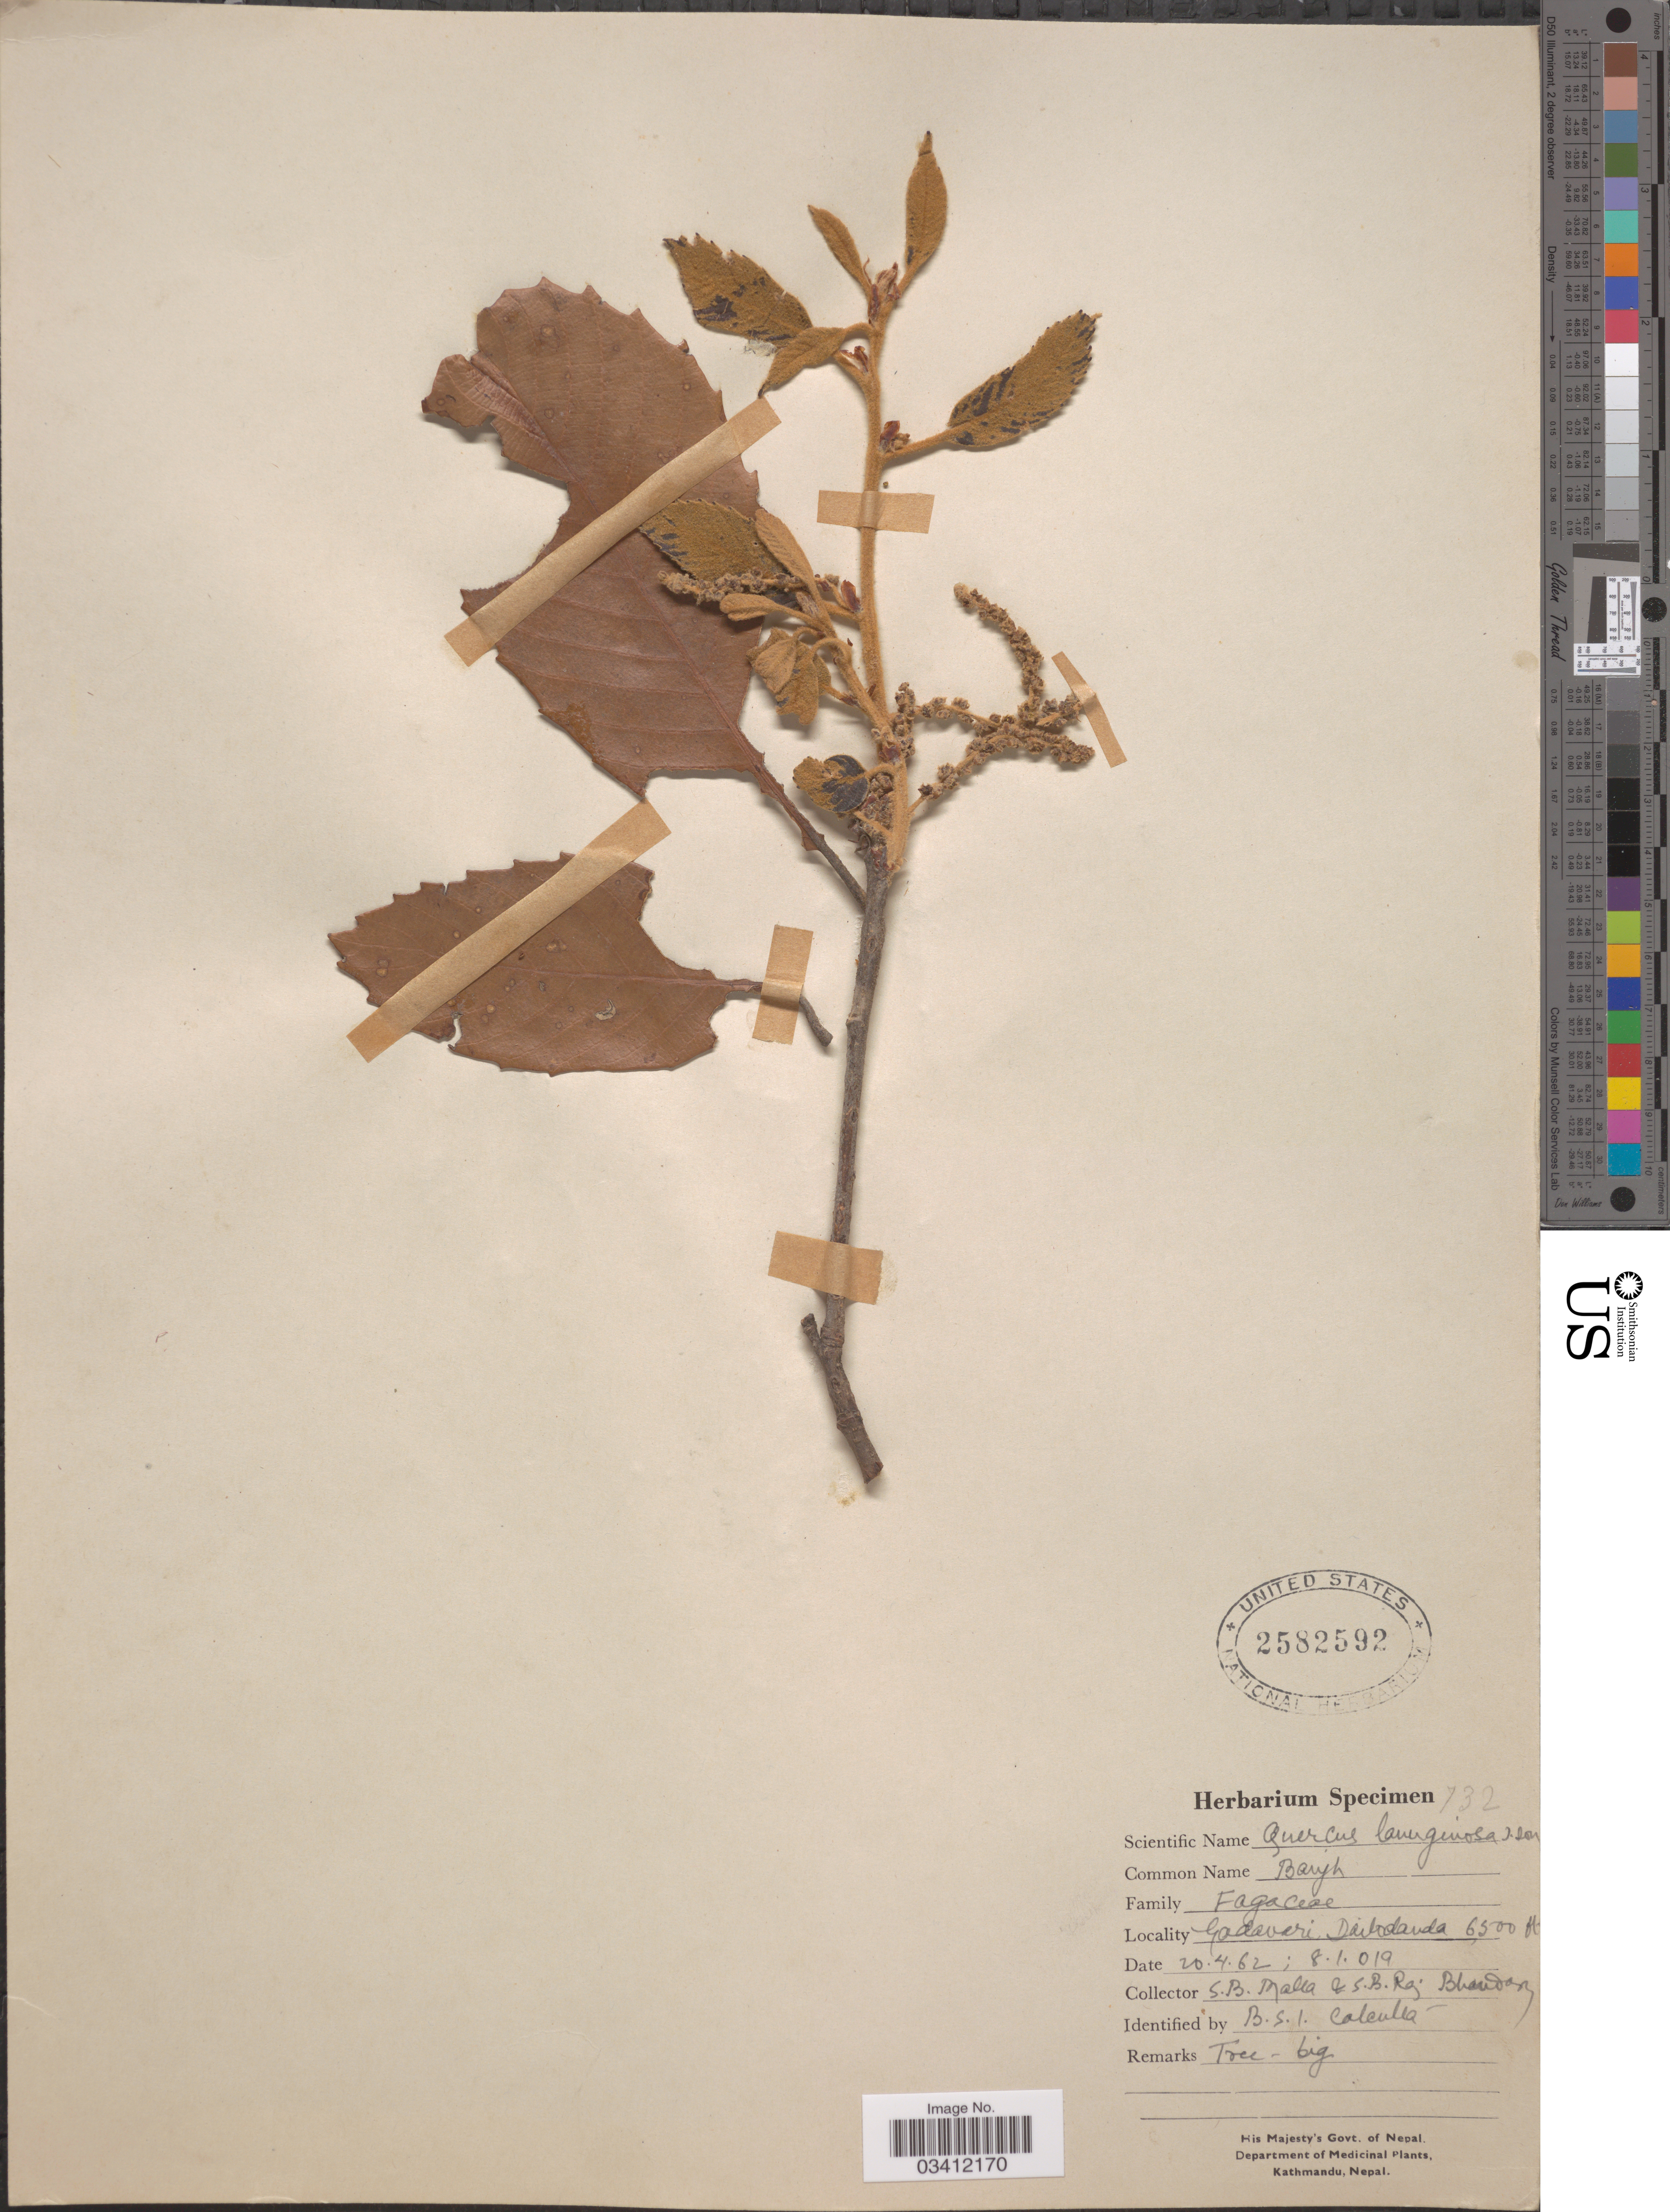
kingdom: Plantae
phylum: Tracheophyta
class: Magnoliopsida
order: Fagales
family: Fagaceae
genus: Quercus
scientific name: Quercus robur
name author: L.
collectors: S. Malla & S. Bhandary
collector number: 732?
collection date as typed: Transcribed d/m/y: 20/4/62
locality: Godavari, Daibodanda.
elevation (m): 1981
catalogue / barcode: US 2582592